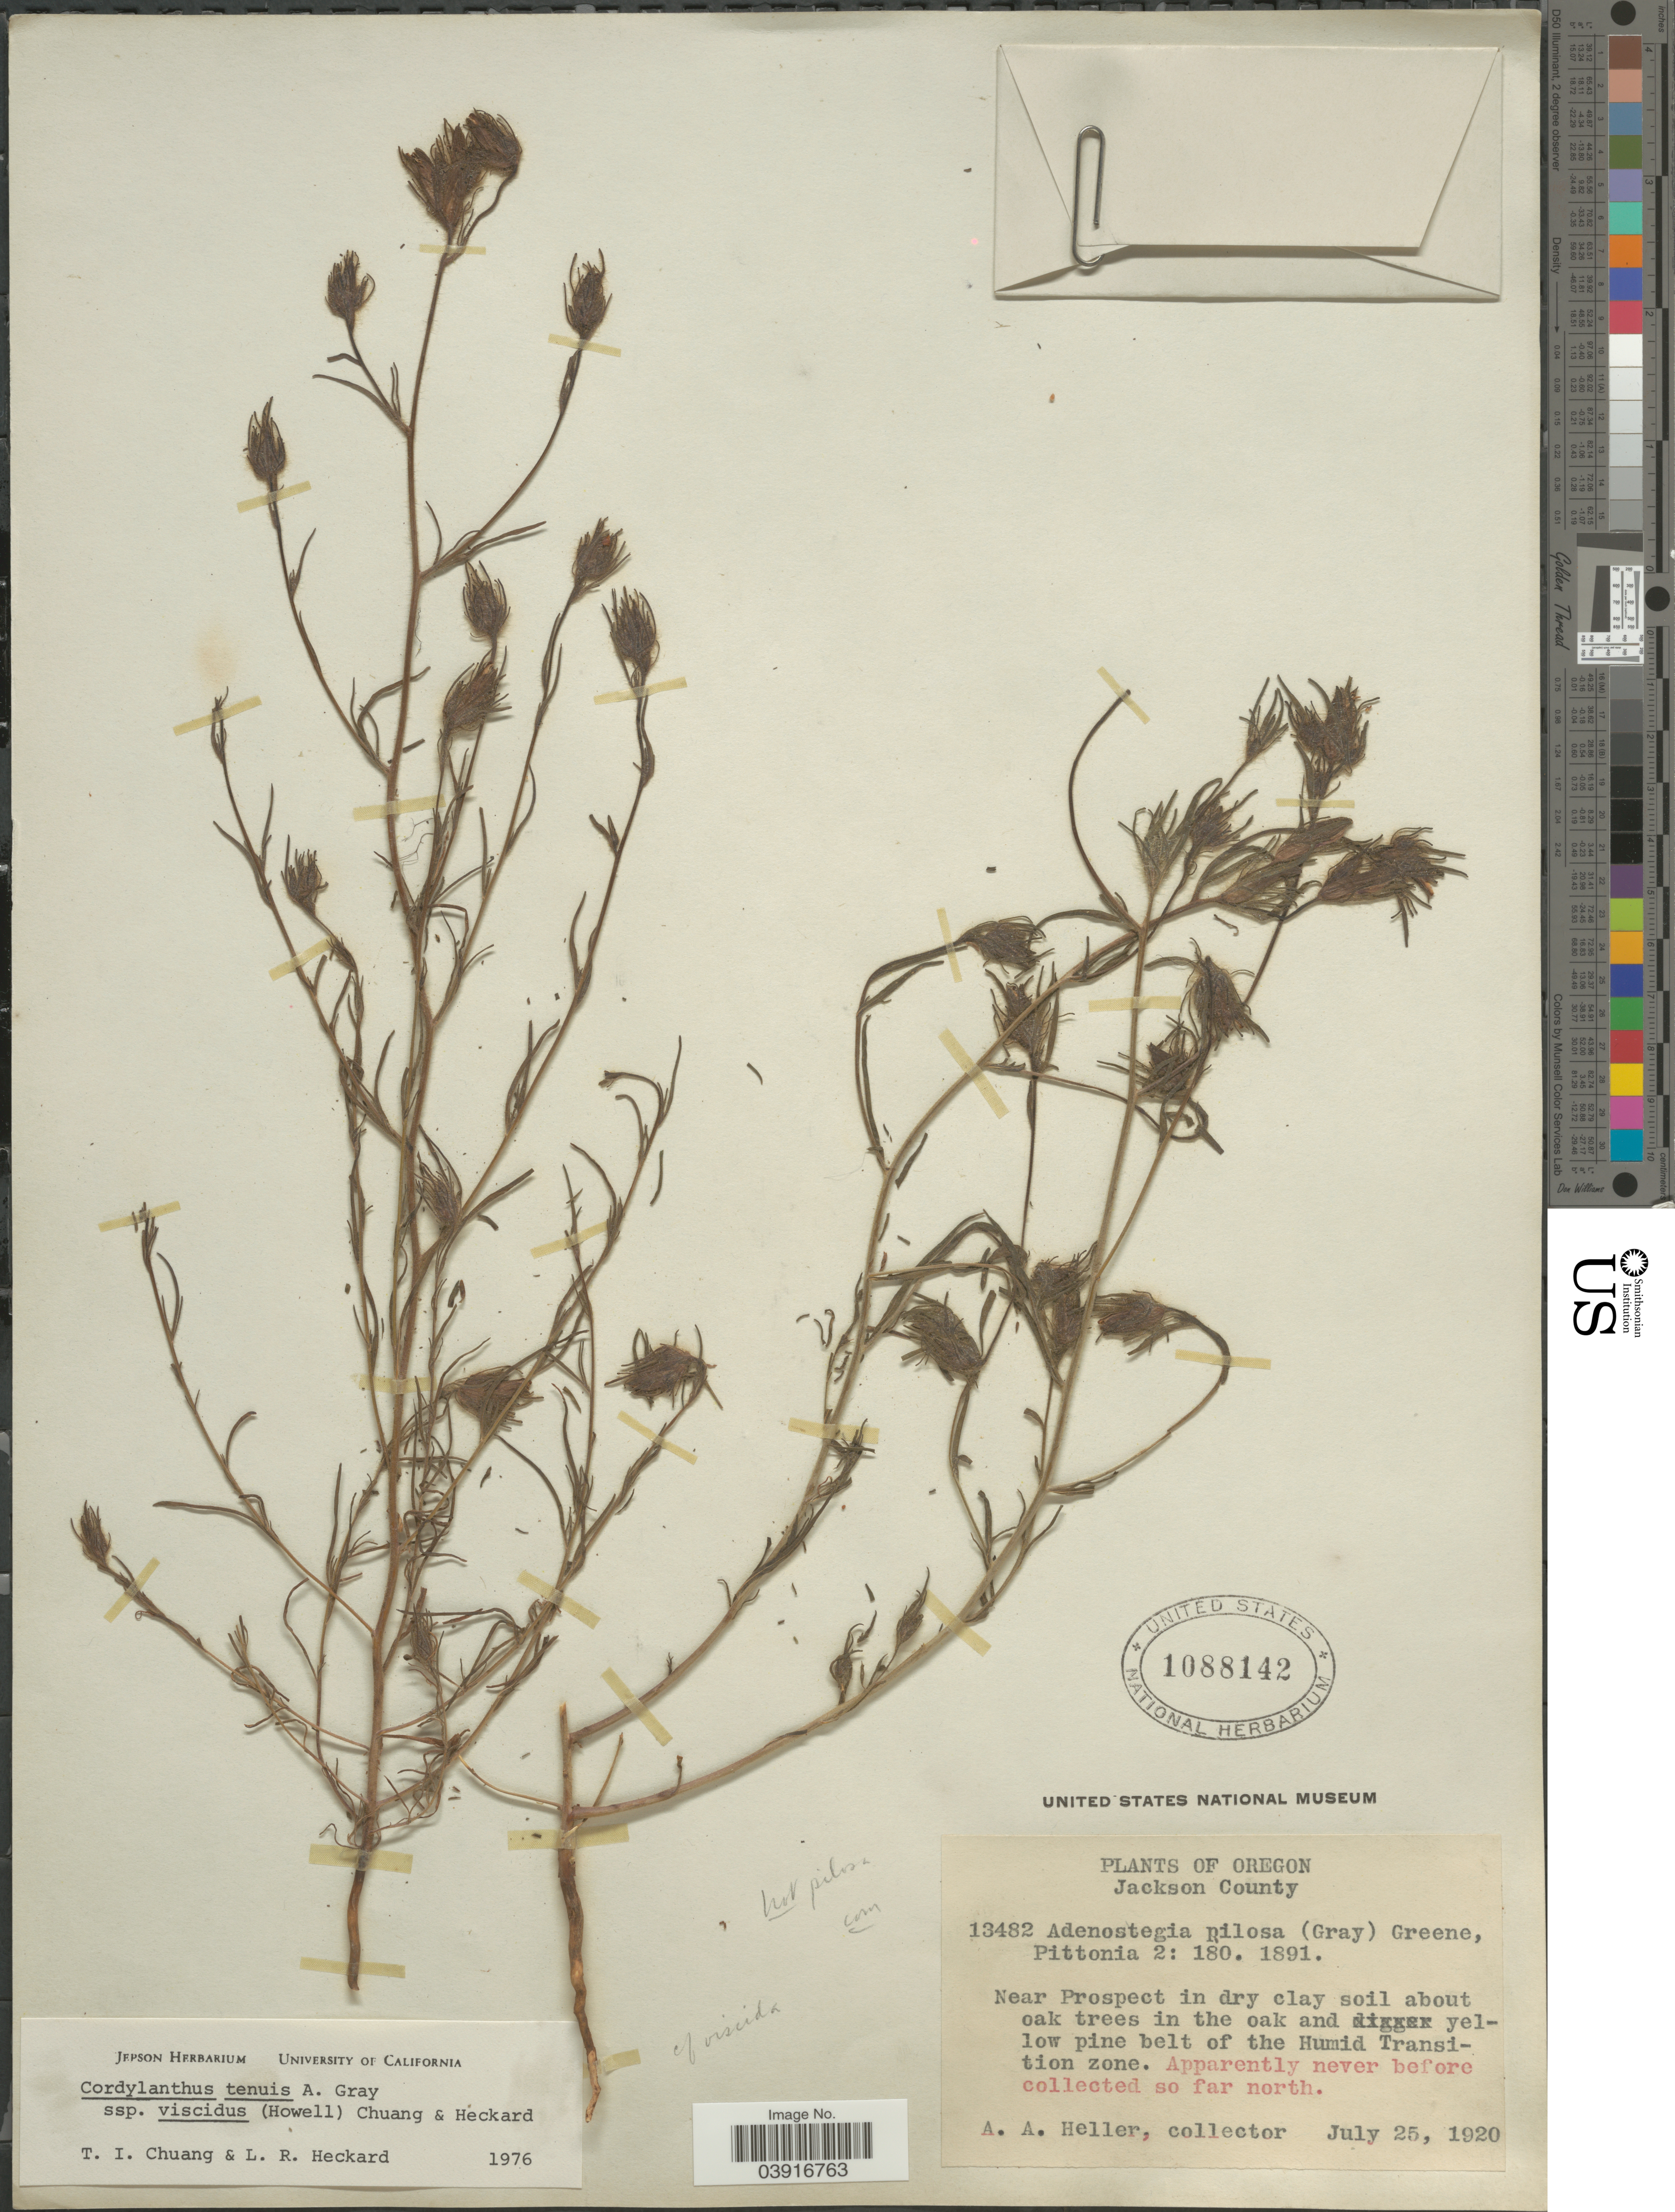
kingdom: Plantae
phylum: Tracheophyta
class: Magnoliopsida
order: Lamiales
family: Orobanchaceae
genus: Cordylanthus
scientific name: Cordylanthus tenuis subsp. viscidus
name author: (Howell) T.I. Chuang & Heckard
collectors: A. A. Heller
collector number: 13482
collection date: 1920-07-25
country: United States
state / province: Oregon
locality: Jackson County. Near Prospect in dry clay soil about oak trees in the oak and yellow pine belt of the Humid Transition zone.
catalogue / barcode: US 1088142